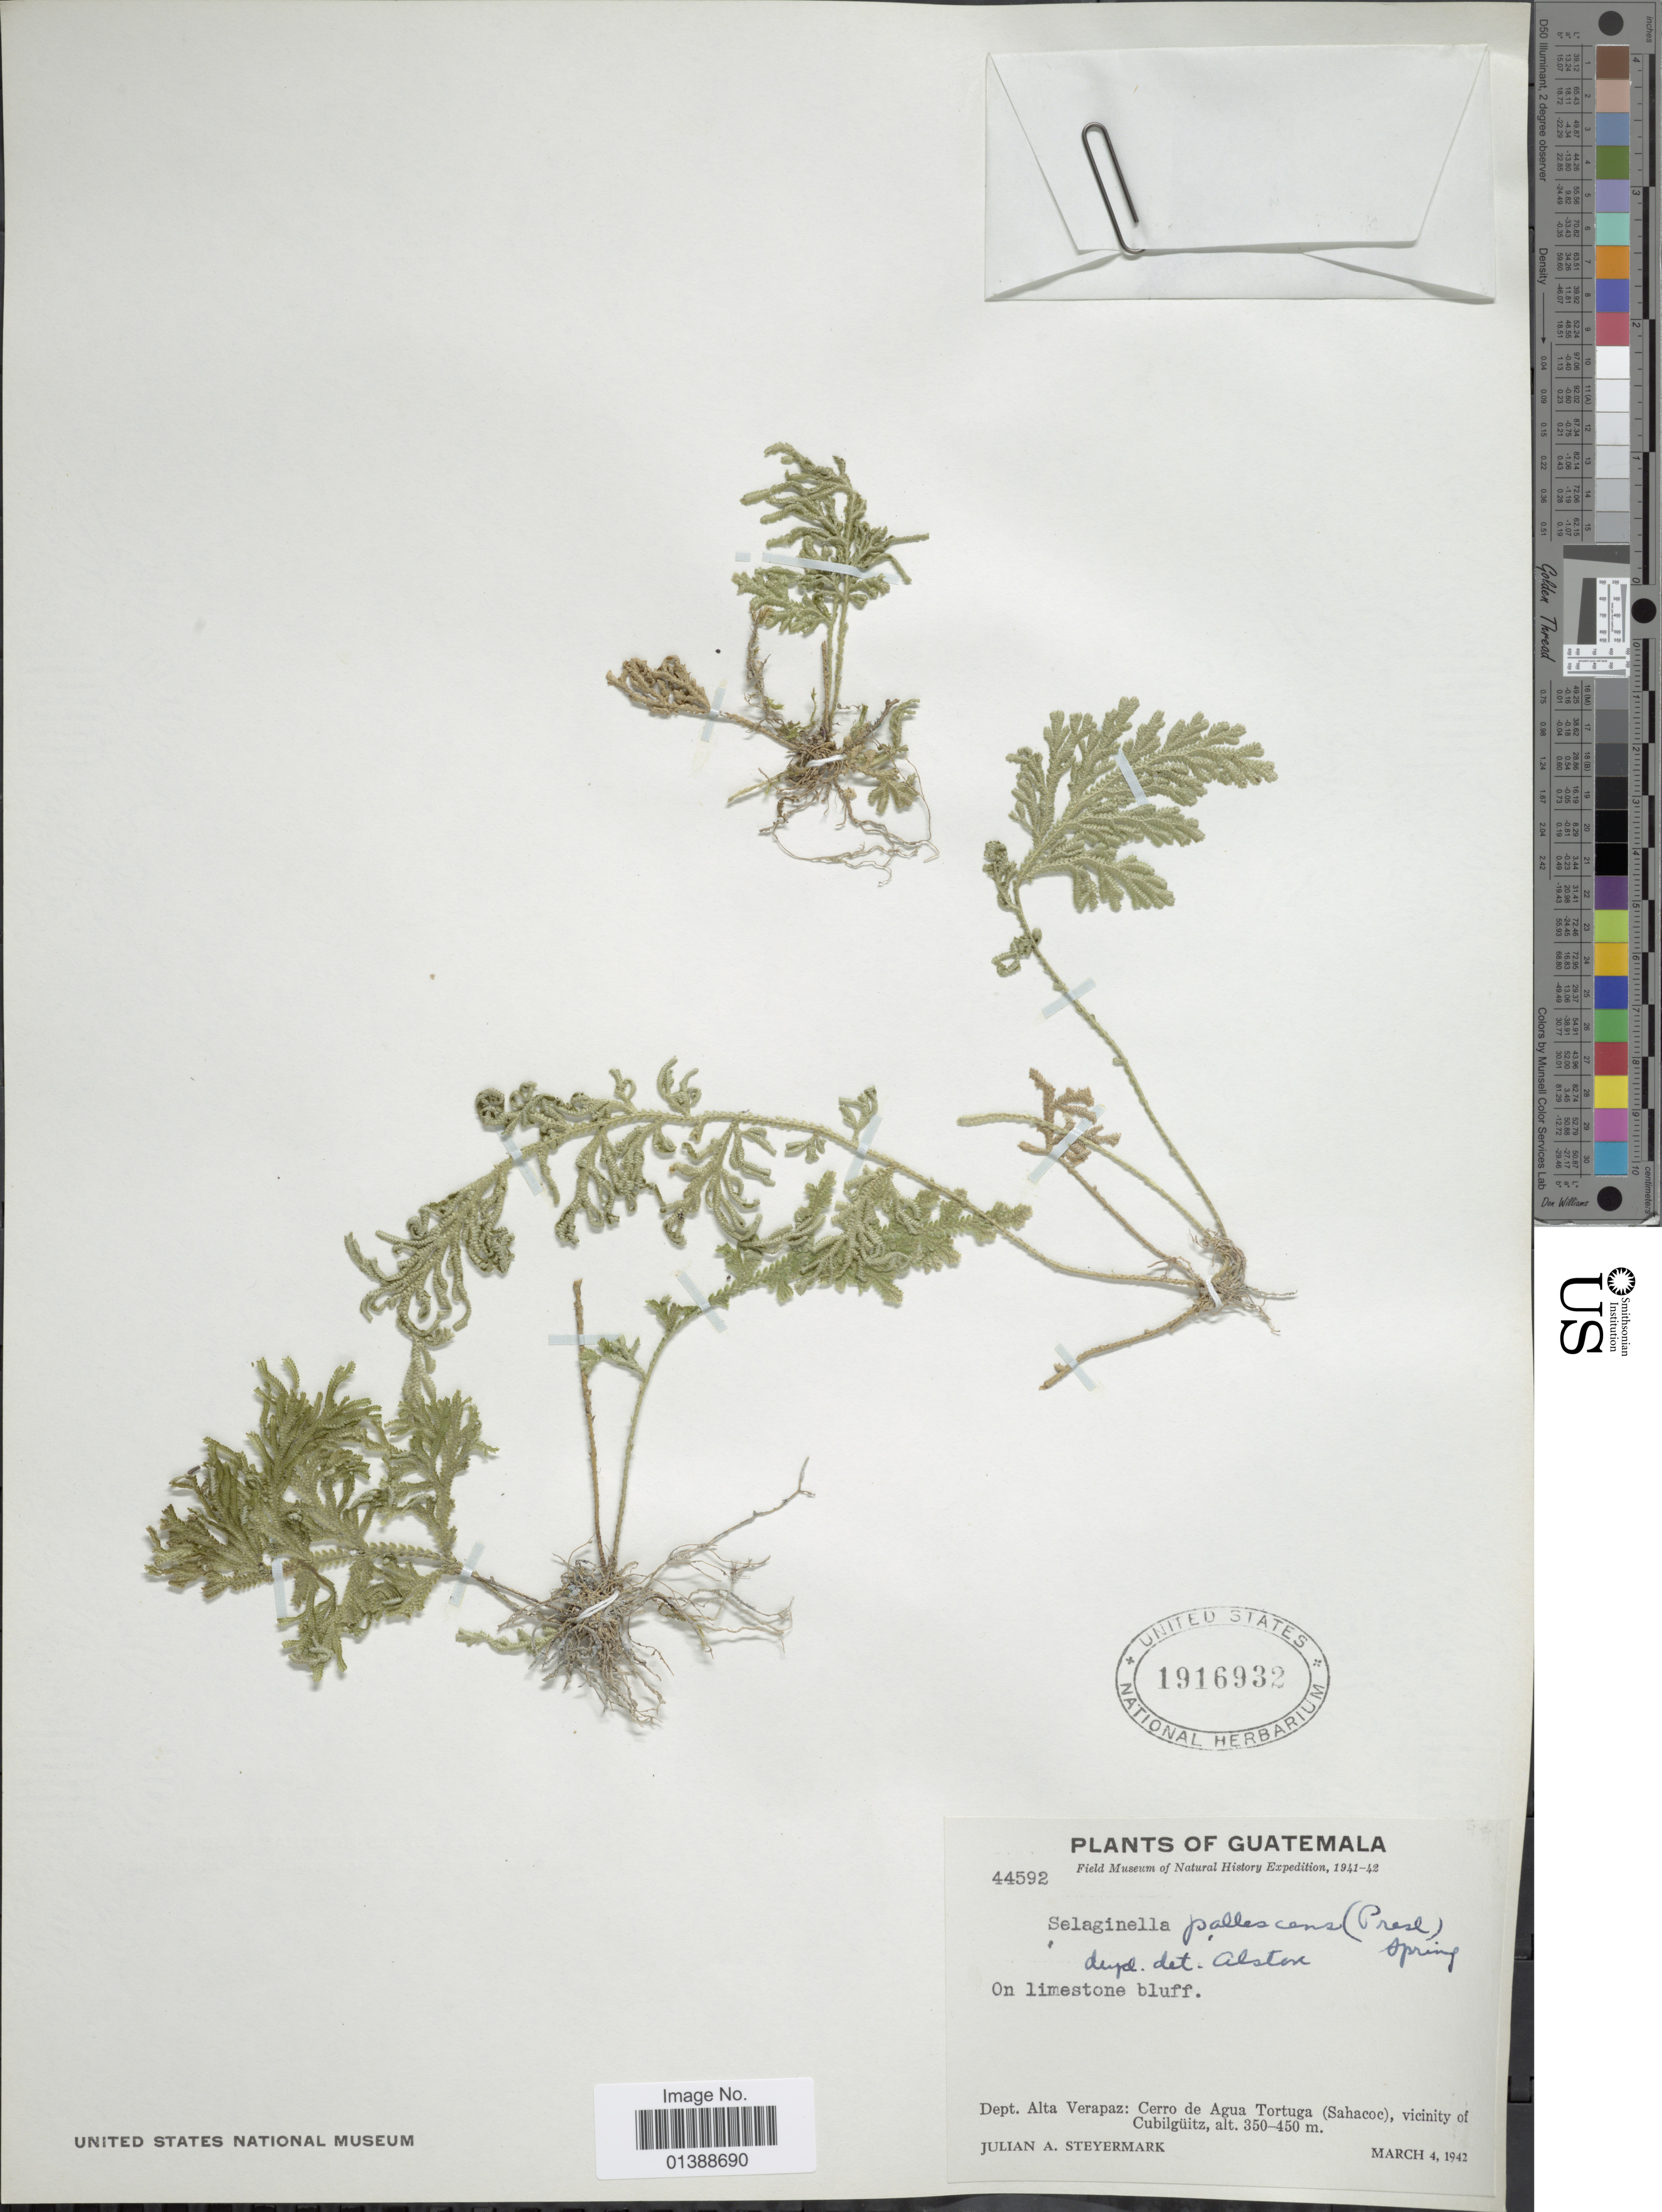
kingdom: Plantae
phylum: Tracheophyta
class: Lycopodiopsida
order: Selaginellales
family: Selaginellaceae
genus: Selaginella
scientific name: Selaginella pallescens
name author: (C. Presl) Spring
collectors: J. Steyermark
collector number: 44592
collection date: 1942-03-04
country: Guatemala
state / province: Alta Verapaz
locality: Cerro de Agua Tortuga (Sahacoc), vicinity of Cubilgüitz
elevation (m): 350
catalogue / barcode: US 1916932